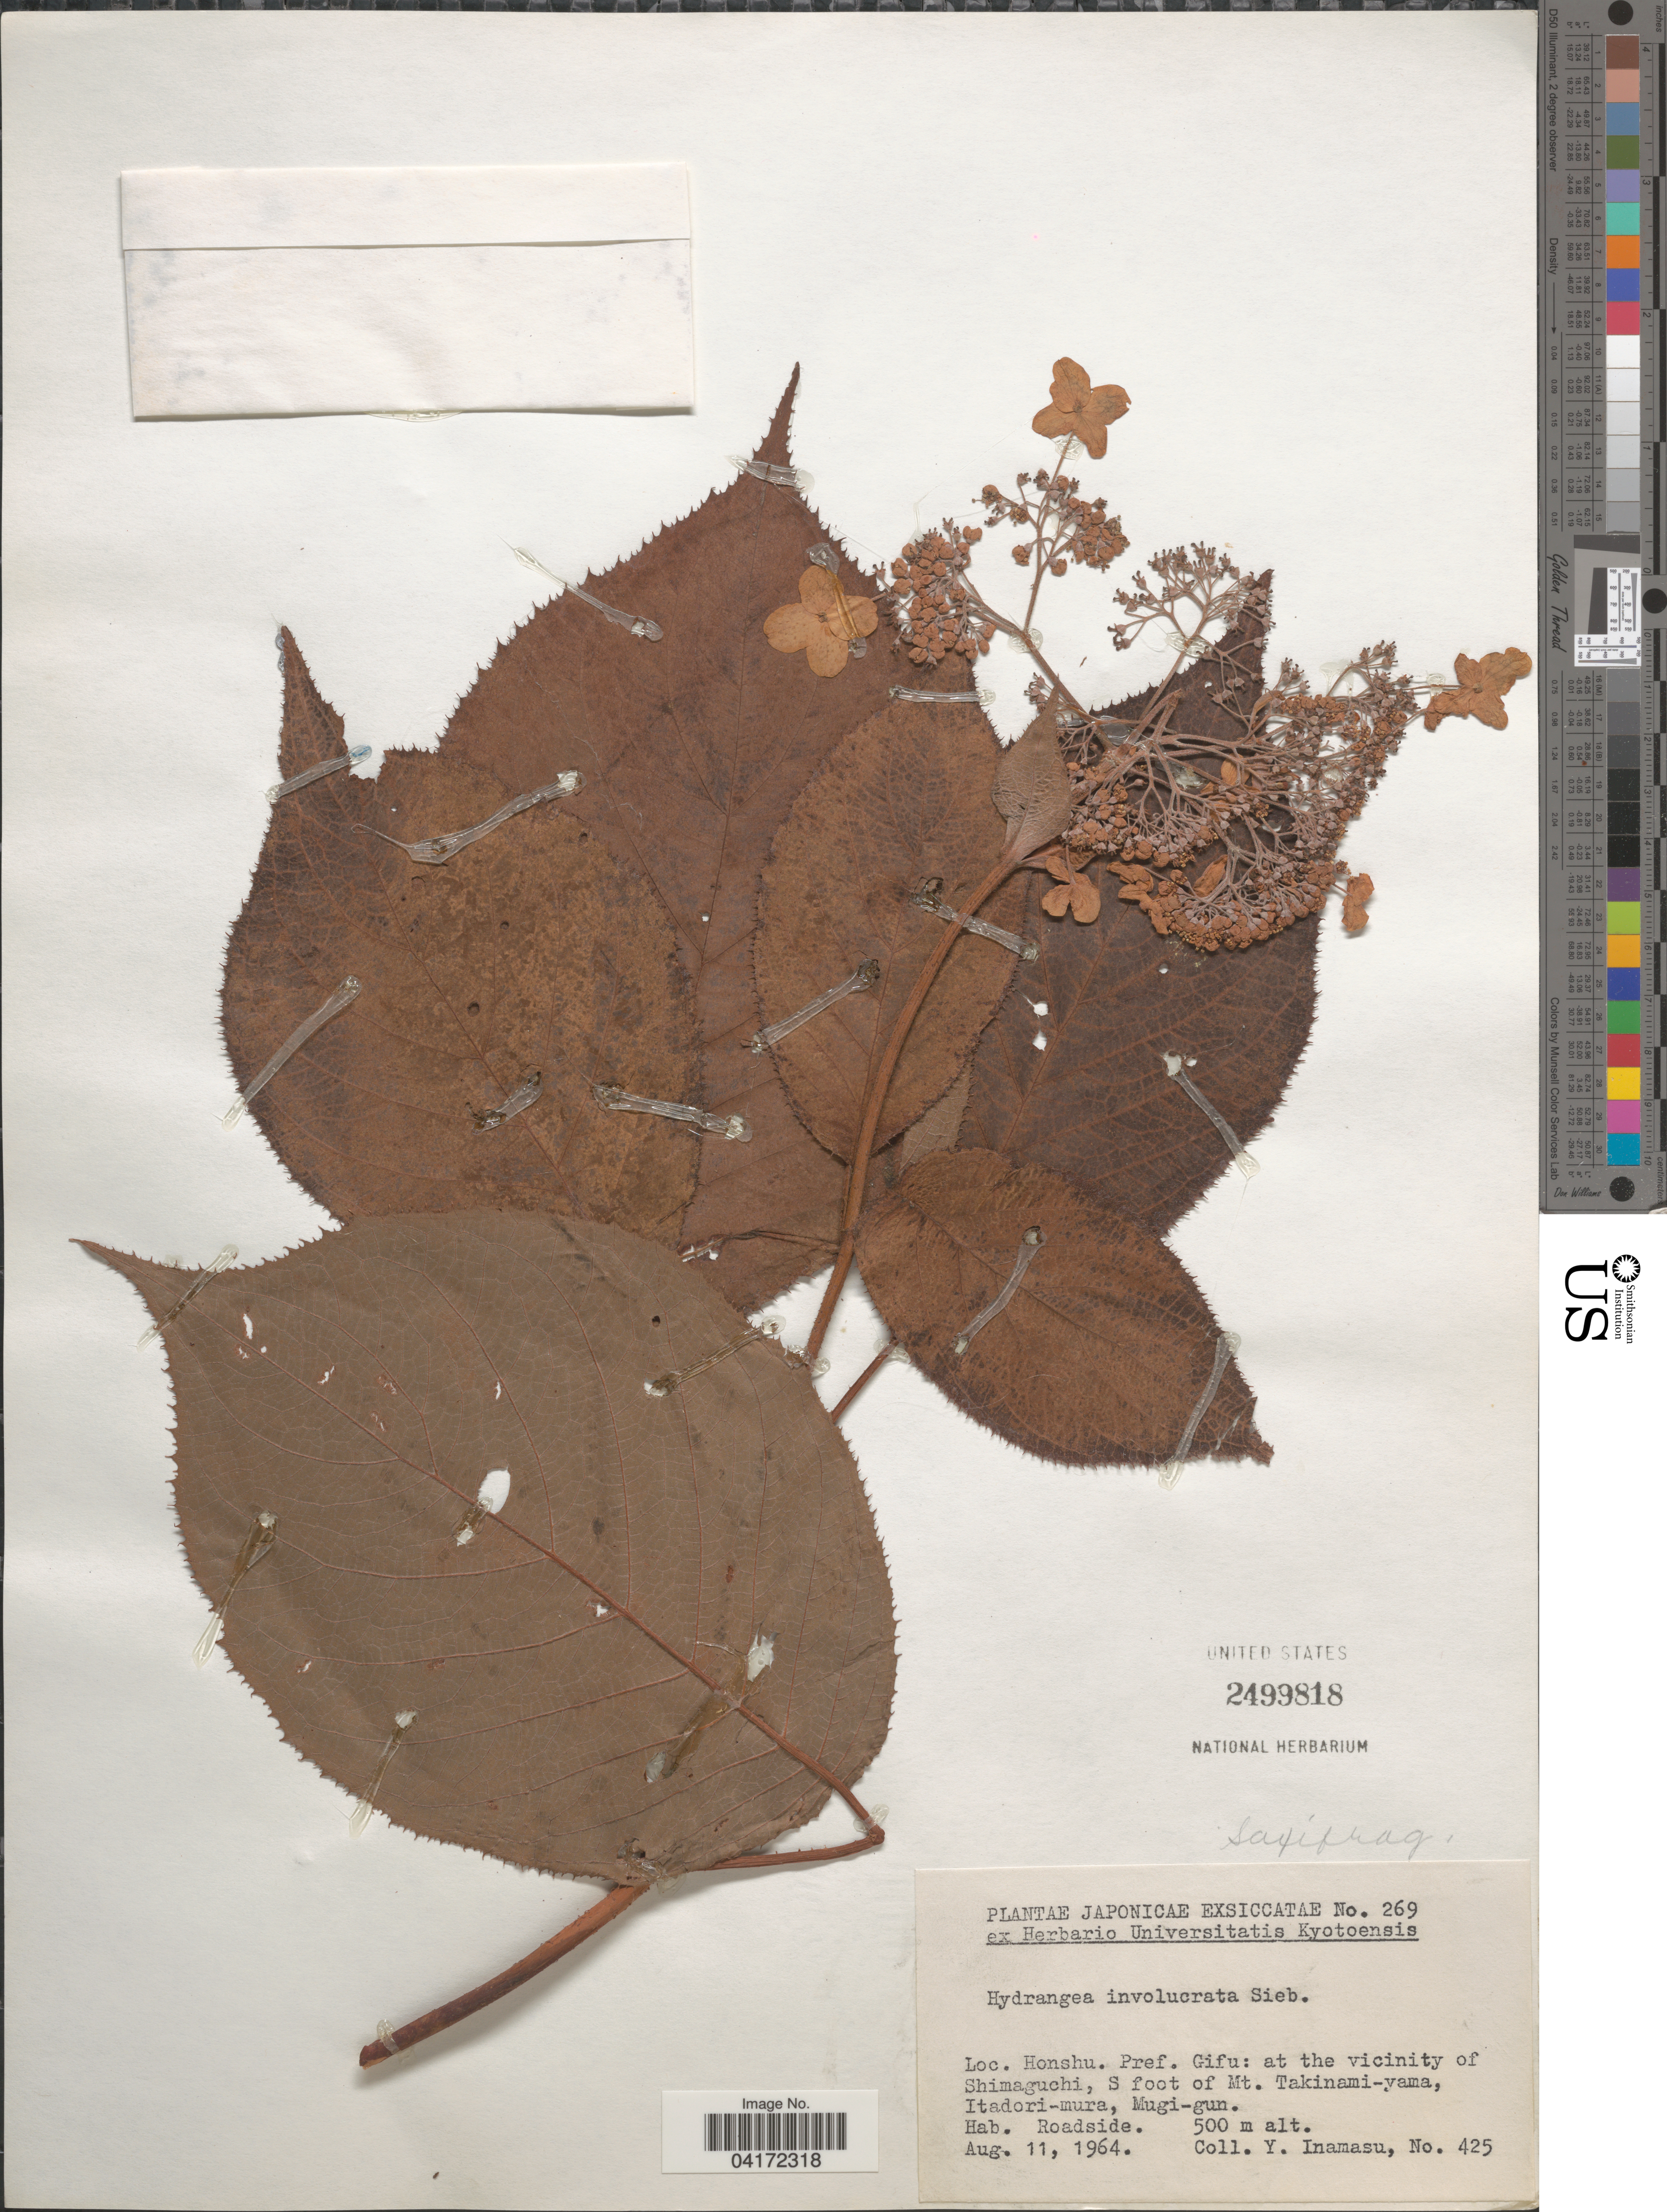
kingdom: Plantae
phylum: Tracheophyta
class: Magnoliopsida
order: Cornales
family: Hydrangeaceae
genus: Hydrangea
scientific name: Hydrangea involucrata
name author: Siebold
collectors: Y. Inamasu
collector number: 425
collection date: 1964-08-11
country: Japan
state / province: Gihu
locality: Honshu, Pref. Gifu: at the vicinity of Shimaguchi, S foot of Mt. Takinami-yama, Itadori-mura, Mugi-gun.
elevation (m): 500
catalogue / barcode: US 2499818